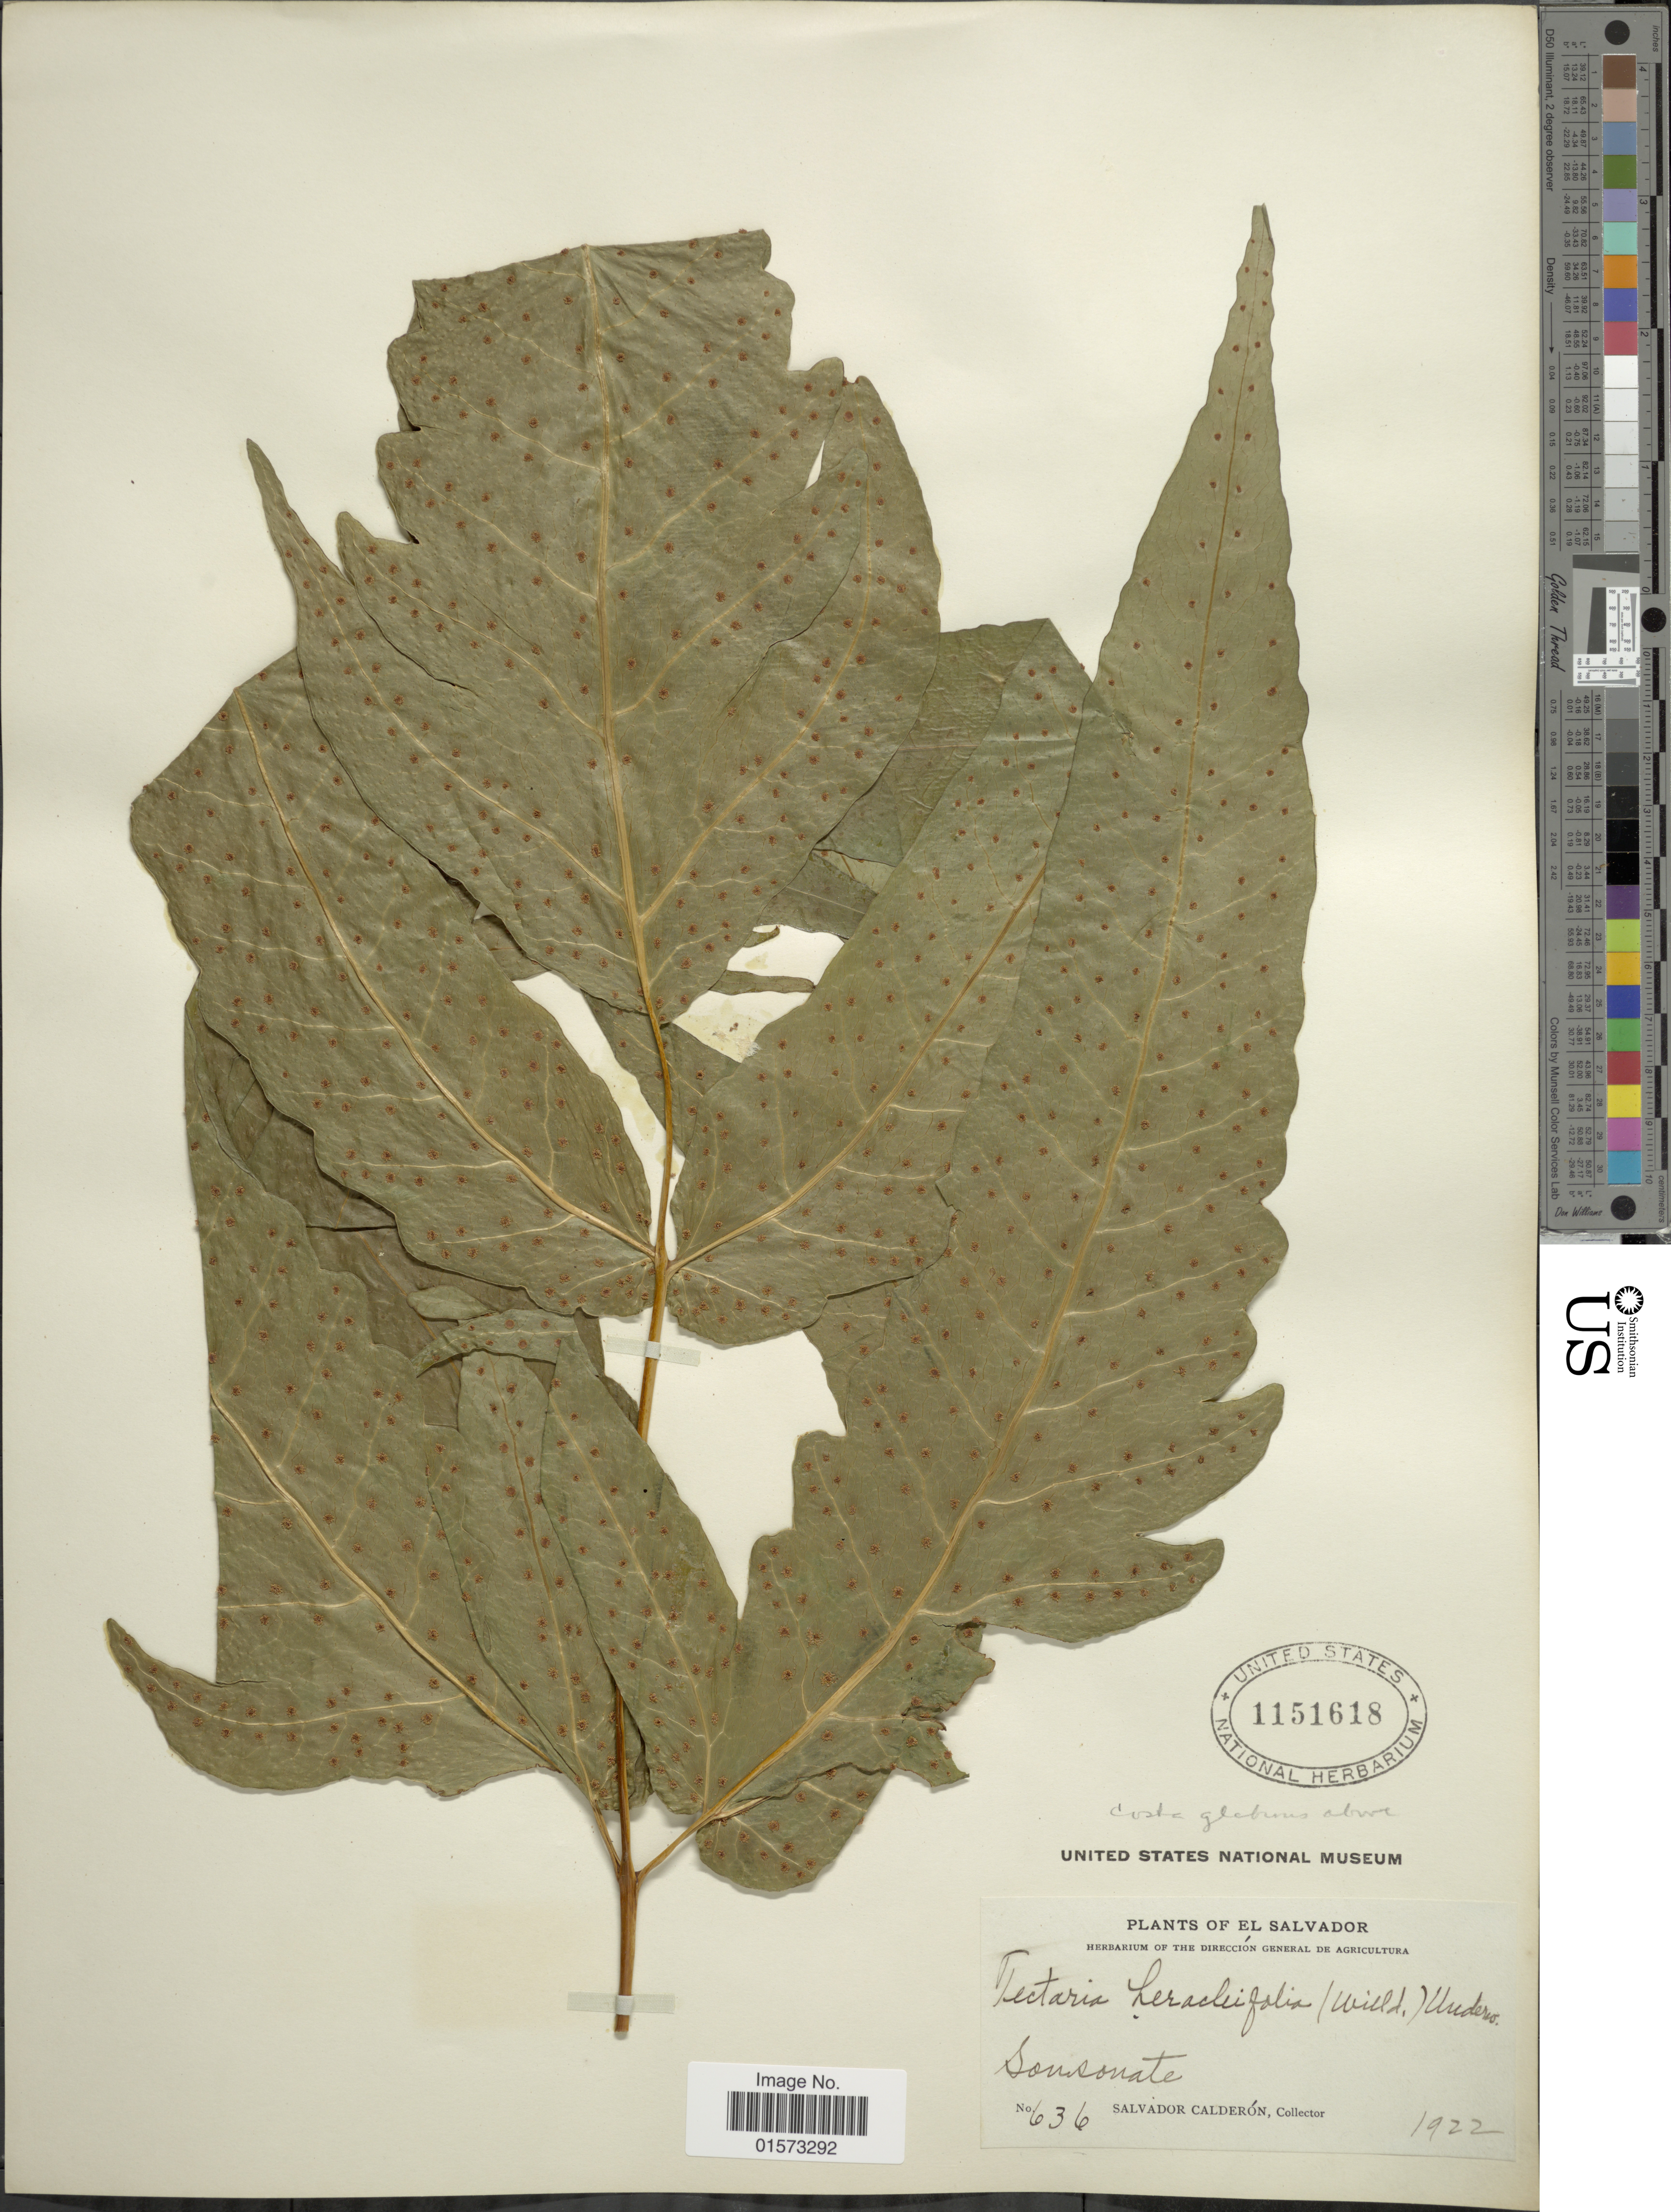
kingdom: Plantae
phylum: Tracheophyta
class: Polypodiopsida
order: Polypodiales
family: Tectariaceae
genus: Tectaria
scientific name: Tectaria heracleifolia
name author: (Willd.) Underw.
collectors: S. Calderón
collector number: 636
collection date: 1922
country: El Salvador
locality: Sonsonate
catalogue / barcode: US 1151618